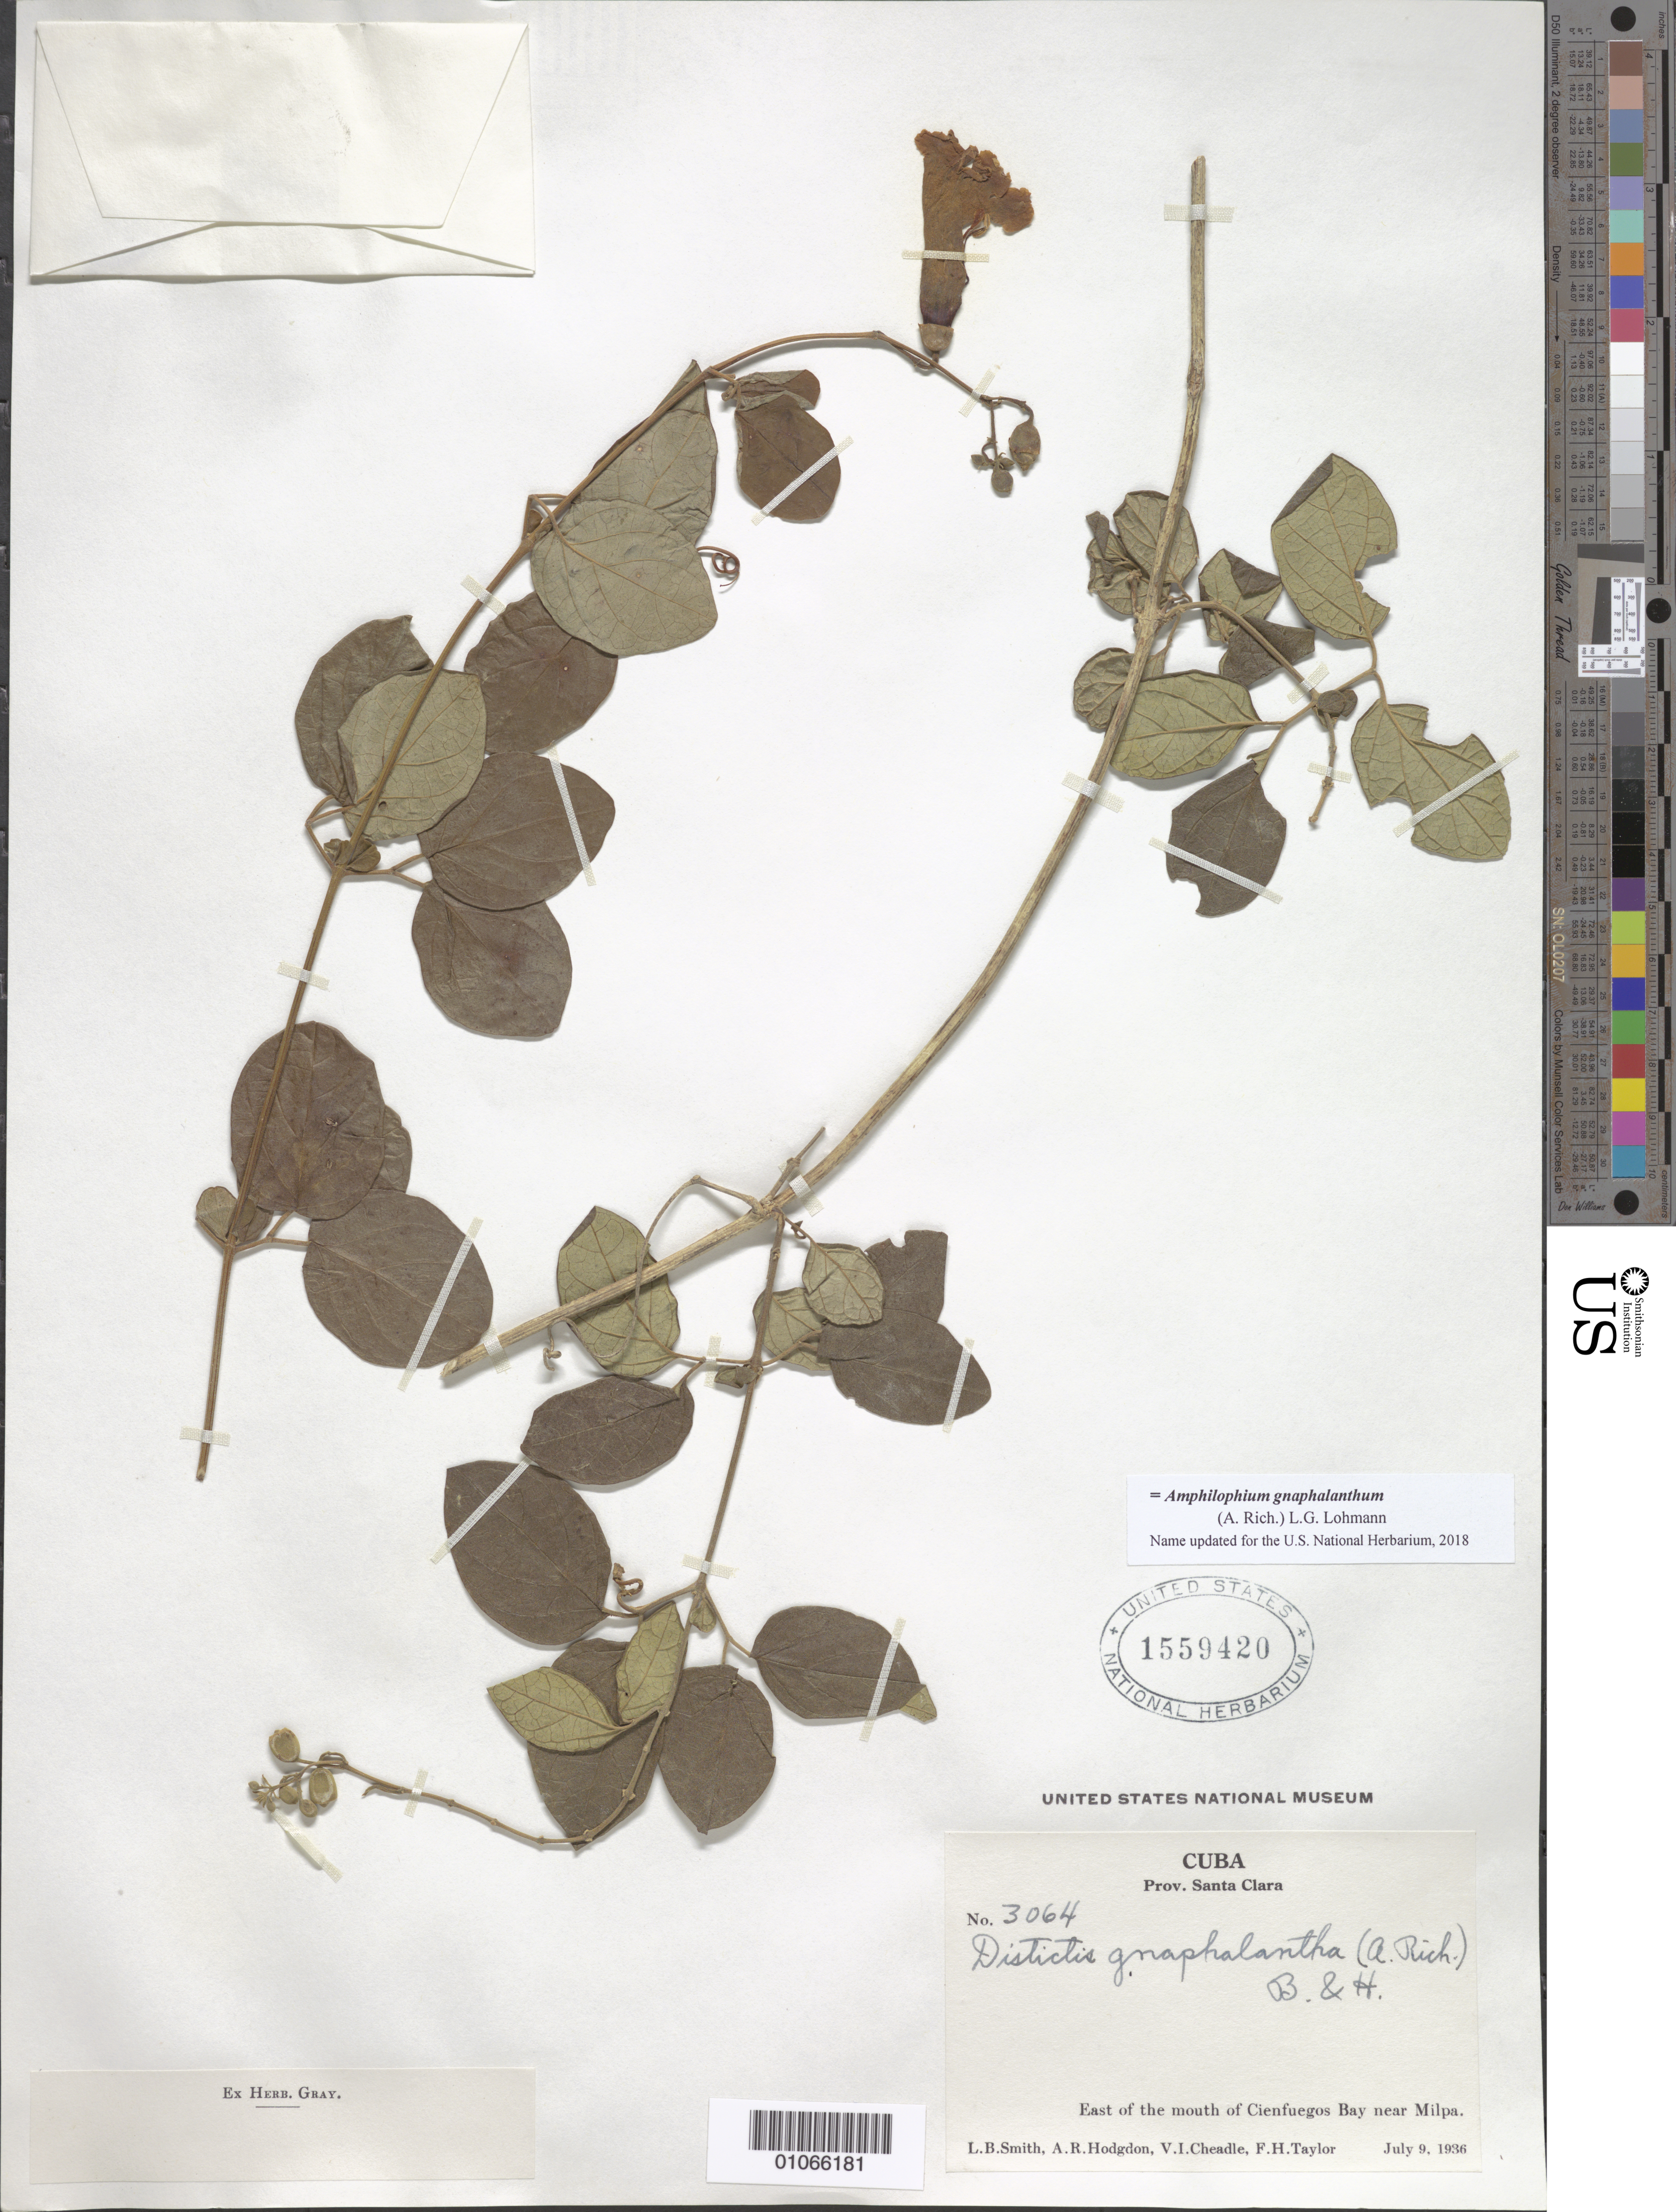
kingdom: Plantae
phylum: Tracheophyta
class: Magnoliopsida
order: Lamiales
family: Bignoniaceae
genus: Amphilophium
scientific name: Amphilophium gnaphalanthum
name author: (A. Rich.) L.G. Lohmann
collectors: L. Smith, A. R. Hodgdon, V. I. Cheadle & F. H. Taylor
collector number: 3064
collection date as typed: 09 Jul 1936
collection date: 1936-07-09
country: Cuba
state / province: Villa Clara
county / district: Santa Clara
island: Cuba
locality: East of the mouth of Cienfuegos Bay near Milpa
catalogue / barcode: US 1559420